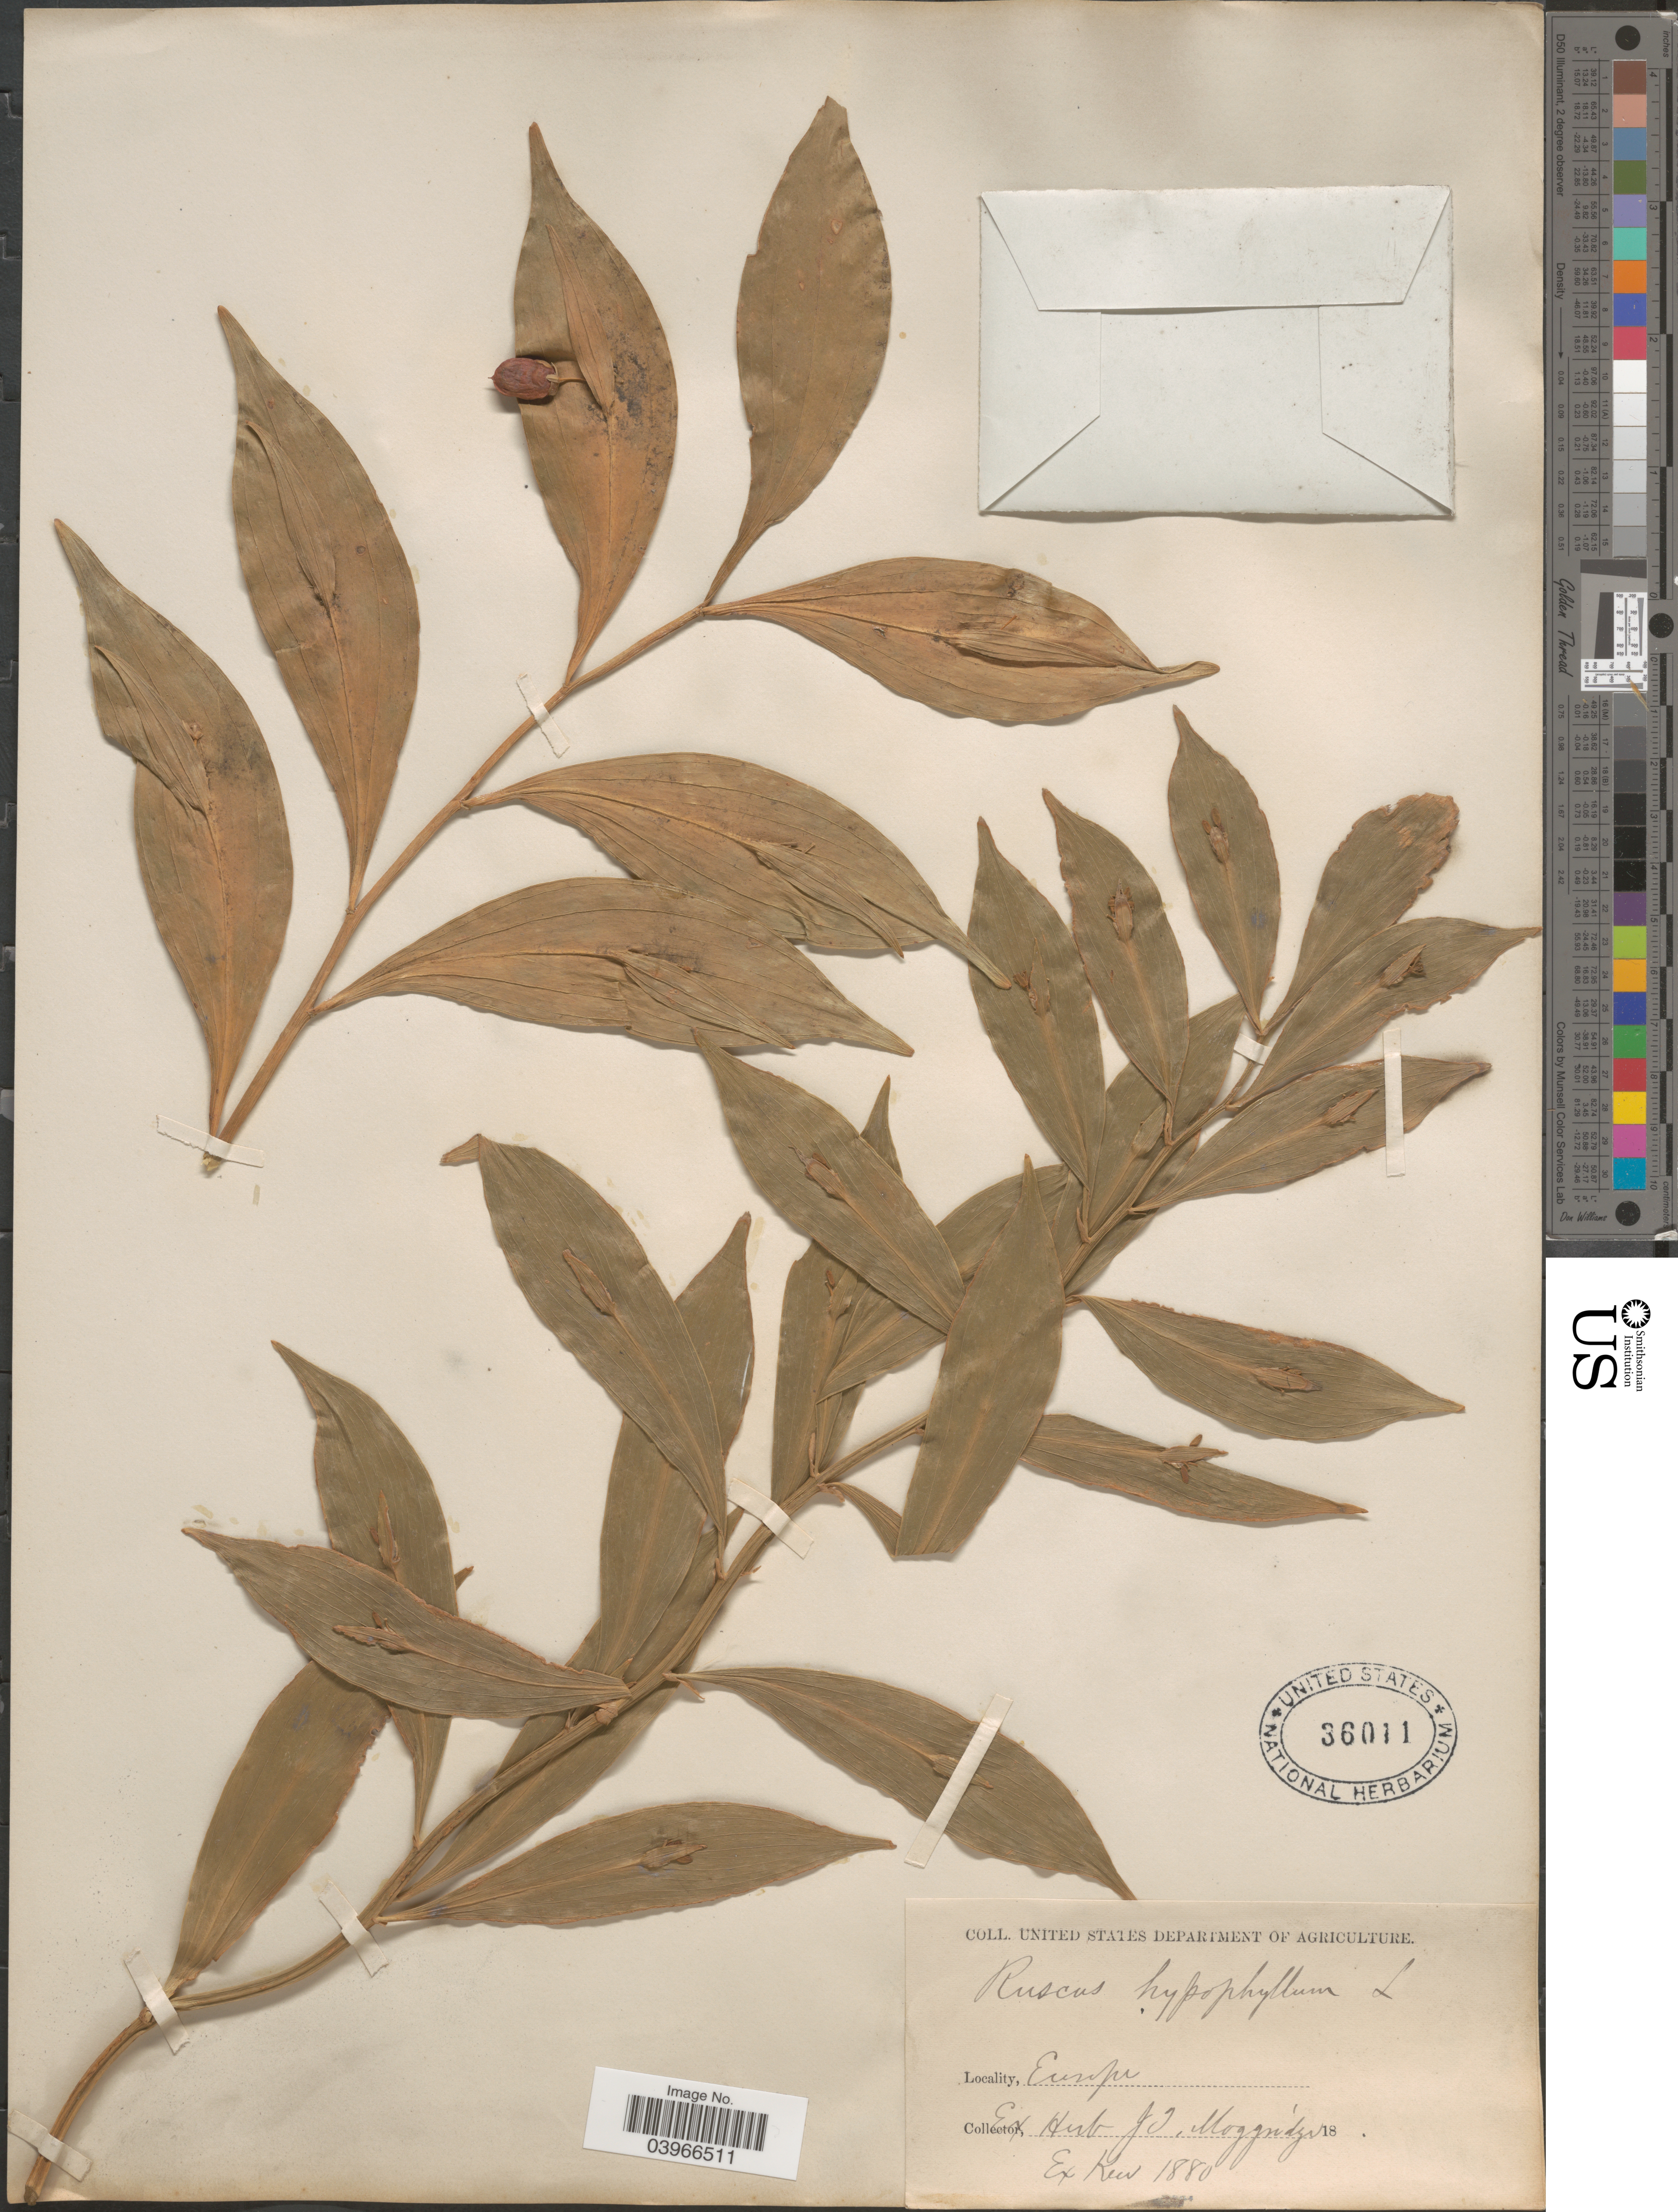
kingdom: Plantae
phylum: Tracheophyta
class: Liliopsida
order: Asparagales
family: Asparagaceae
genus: Ruscus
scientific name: Ruscus hypophyllum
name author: L.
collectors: ex herb. J.T. Moggridge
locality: Europe.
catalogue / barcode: US 36011